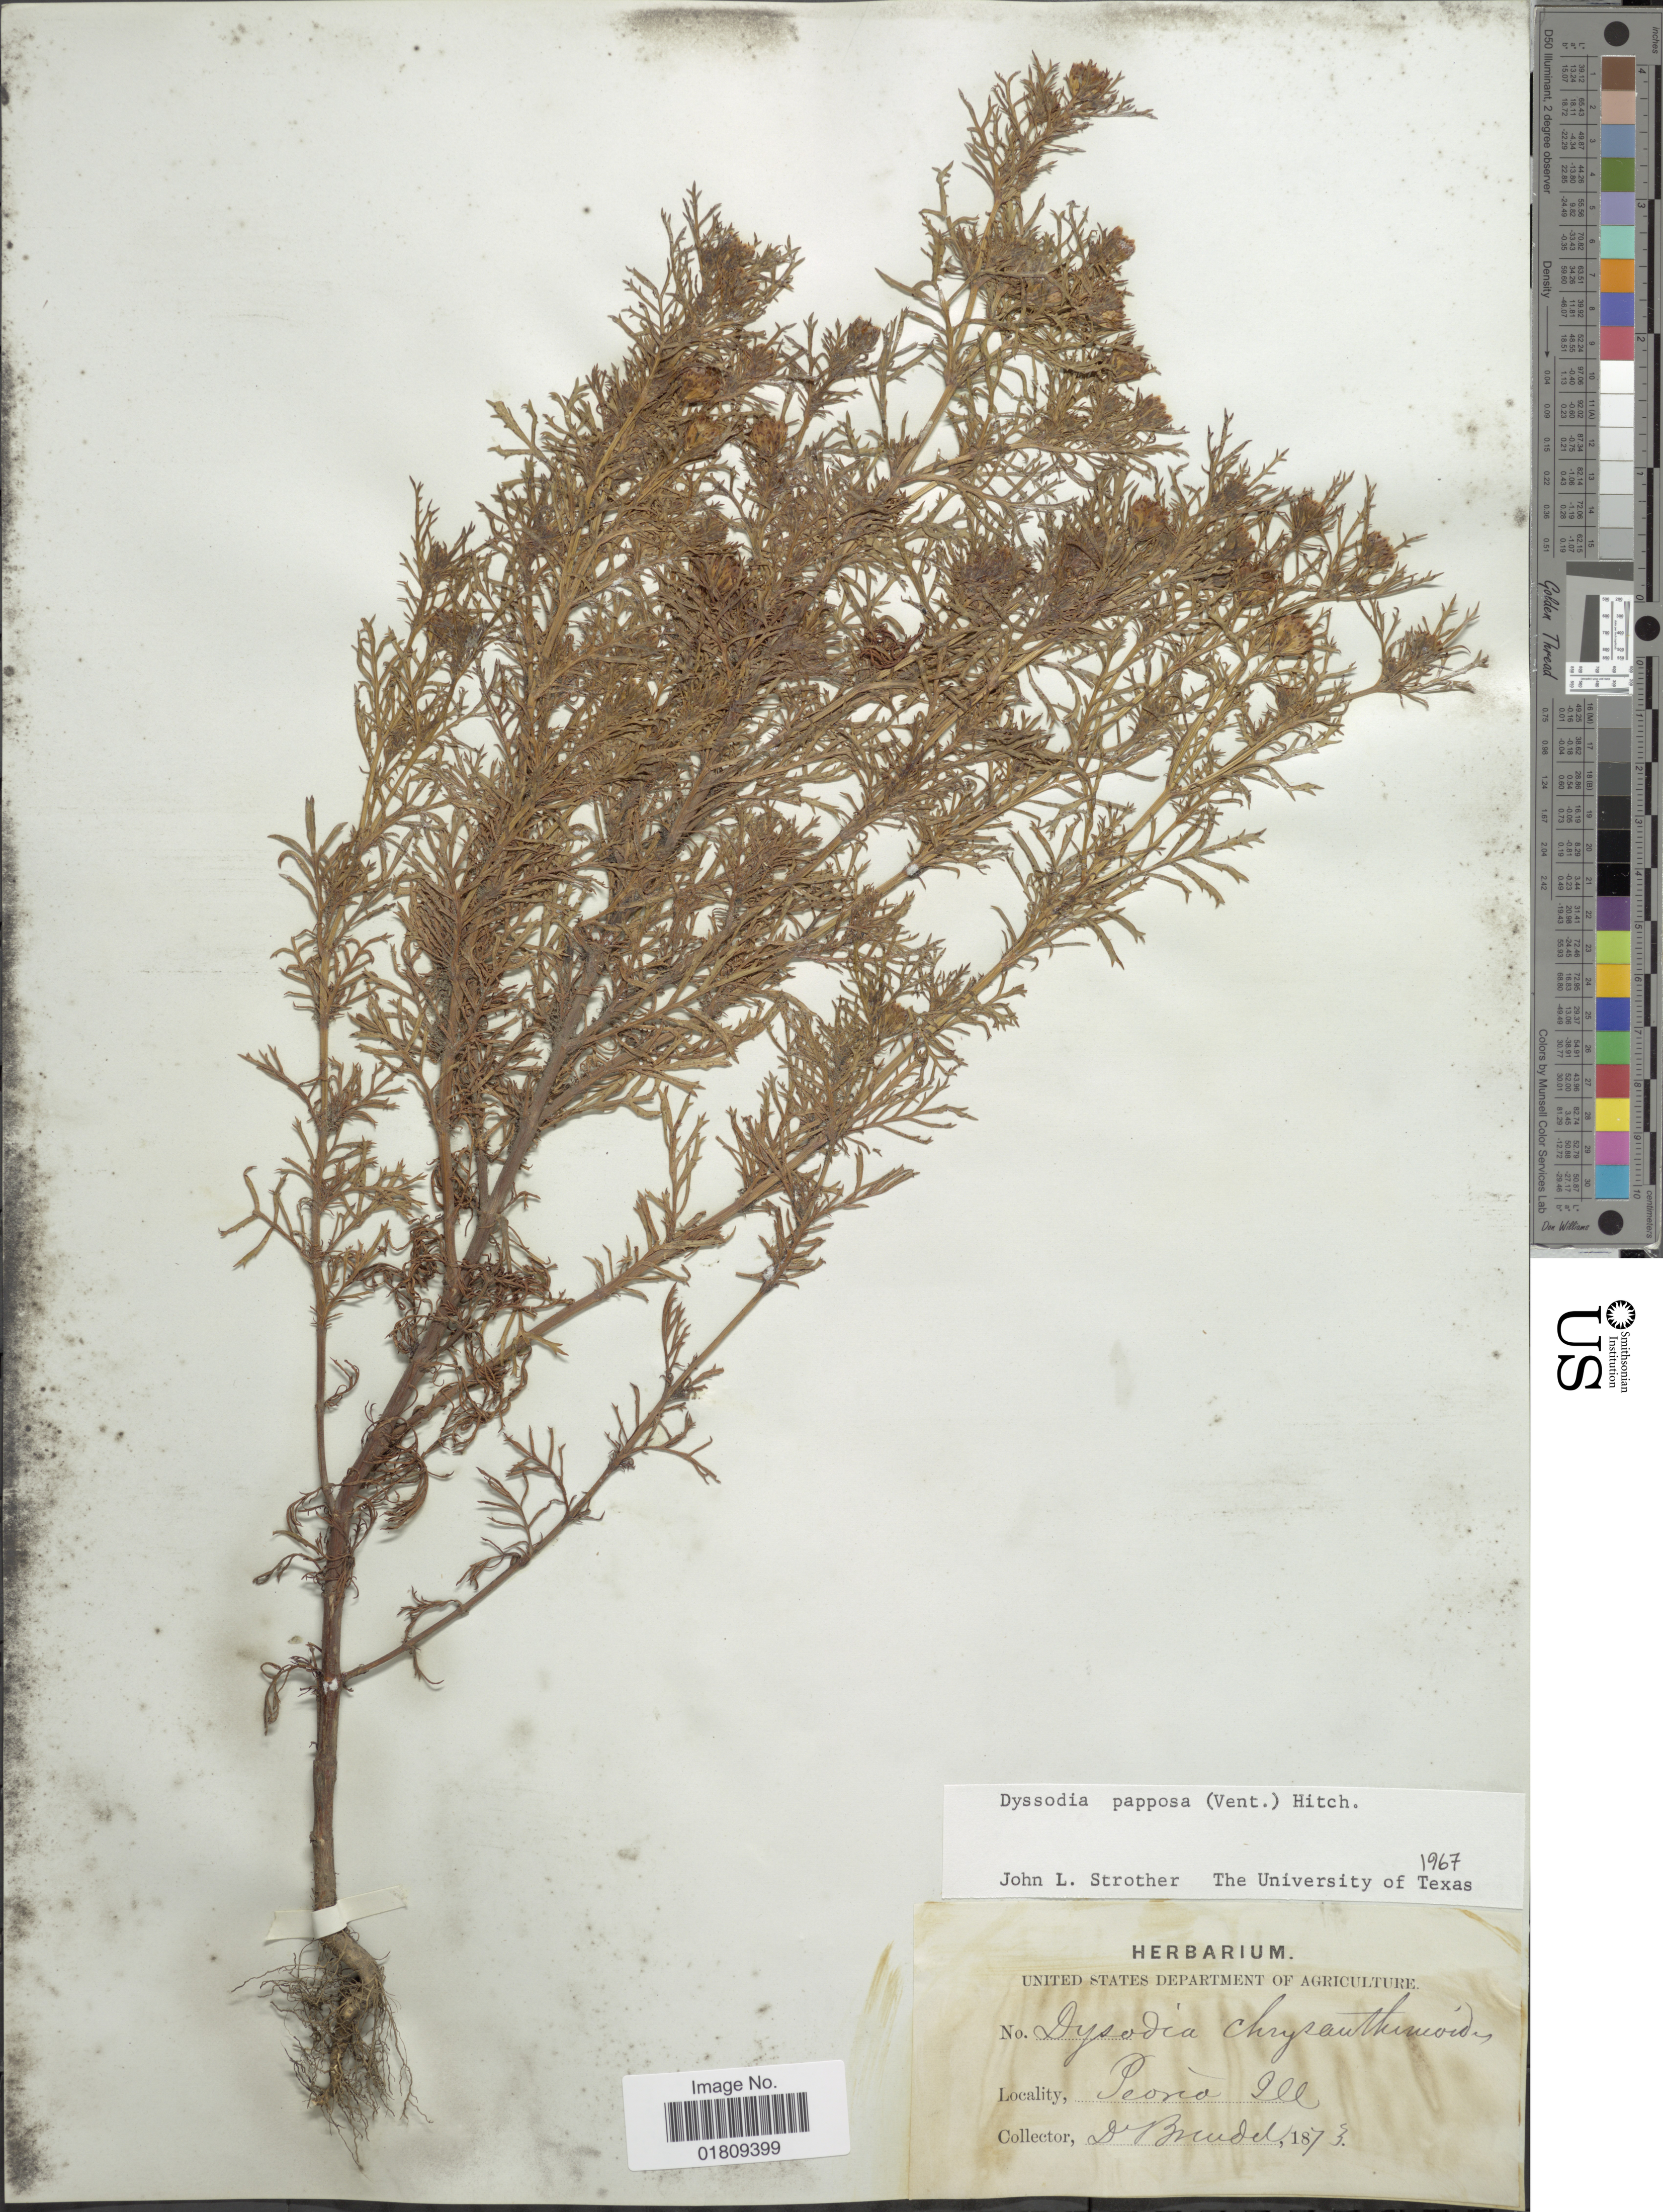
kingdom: Plantae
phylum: Tracheophyta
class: Magnoliopsida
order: Asterales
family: Asteraceae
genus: Dyssodia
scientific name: Dyssodia papposa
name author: (Vent.) Hitchc.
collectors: F. Brendel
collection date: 1873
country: United States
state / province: Illinois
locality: Peoria